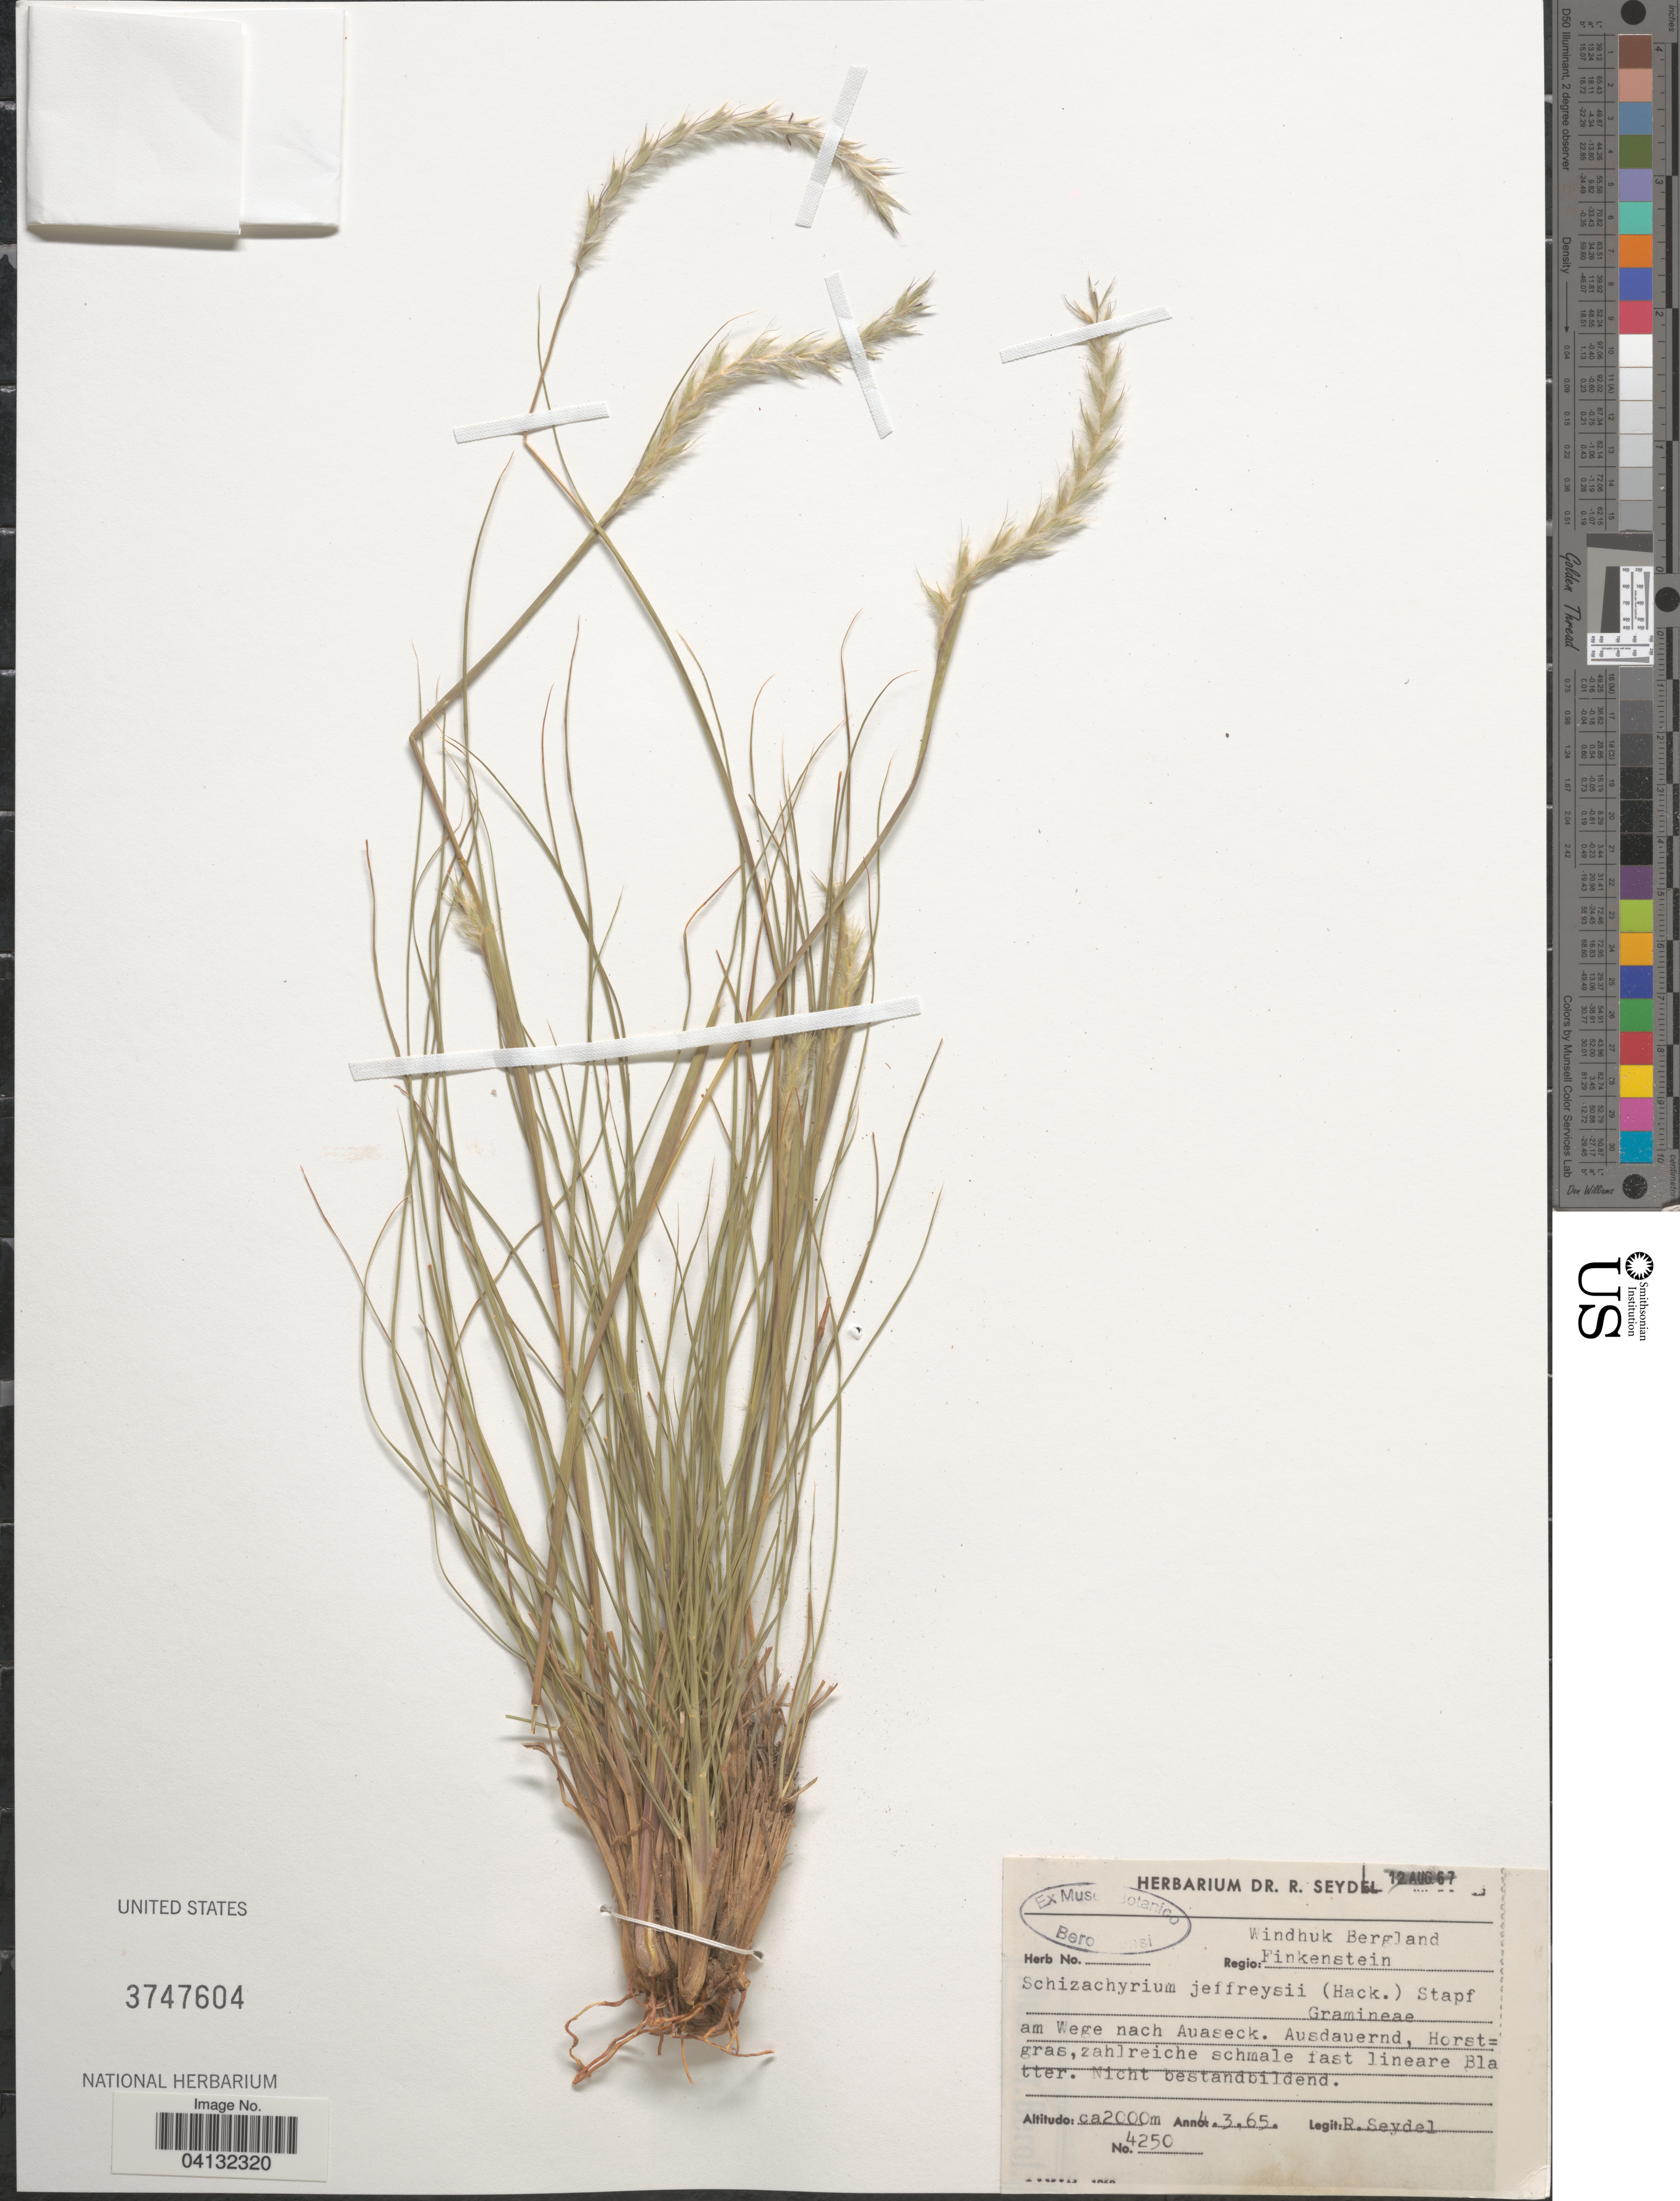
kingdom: Plantae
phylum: Tracheophyta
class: Liliopsida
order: Poales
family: Poaceae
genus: Schizachyrium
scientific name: Schizachyrium jeffreysii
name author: (Hack.) Stapf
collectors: R. Seydel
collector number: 4250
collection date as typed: Transcribed d/m/y: 4/3/65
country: Namibia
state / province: Khomas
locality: Windhuk Bergland. Regio: Finkenstein. Am Wege nach Auaseck.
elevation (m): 2000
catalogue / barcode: US 3747604